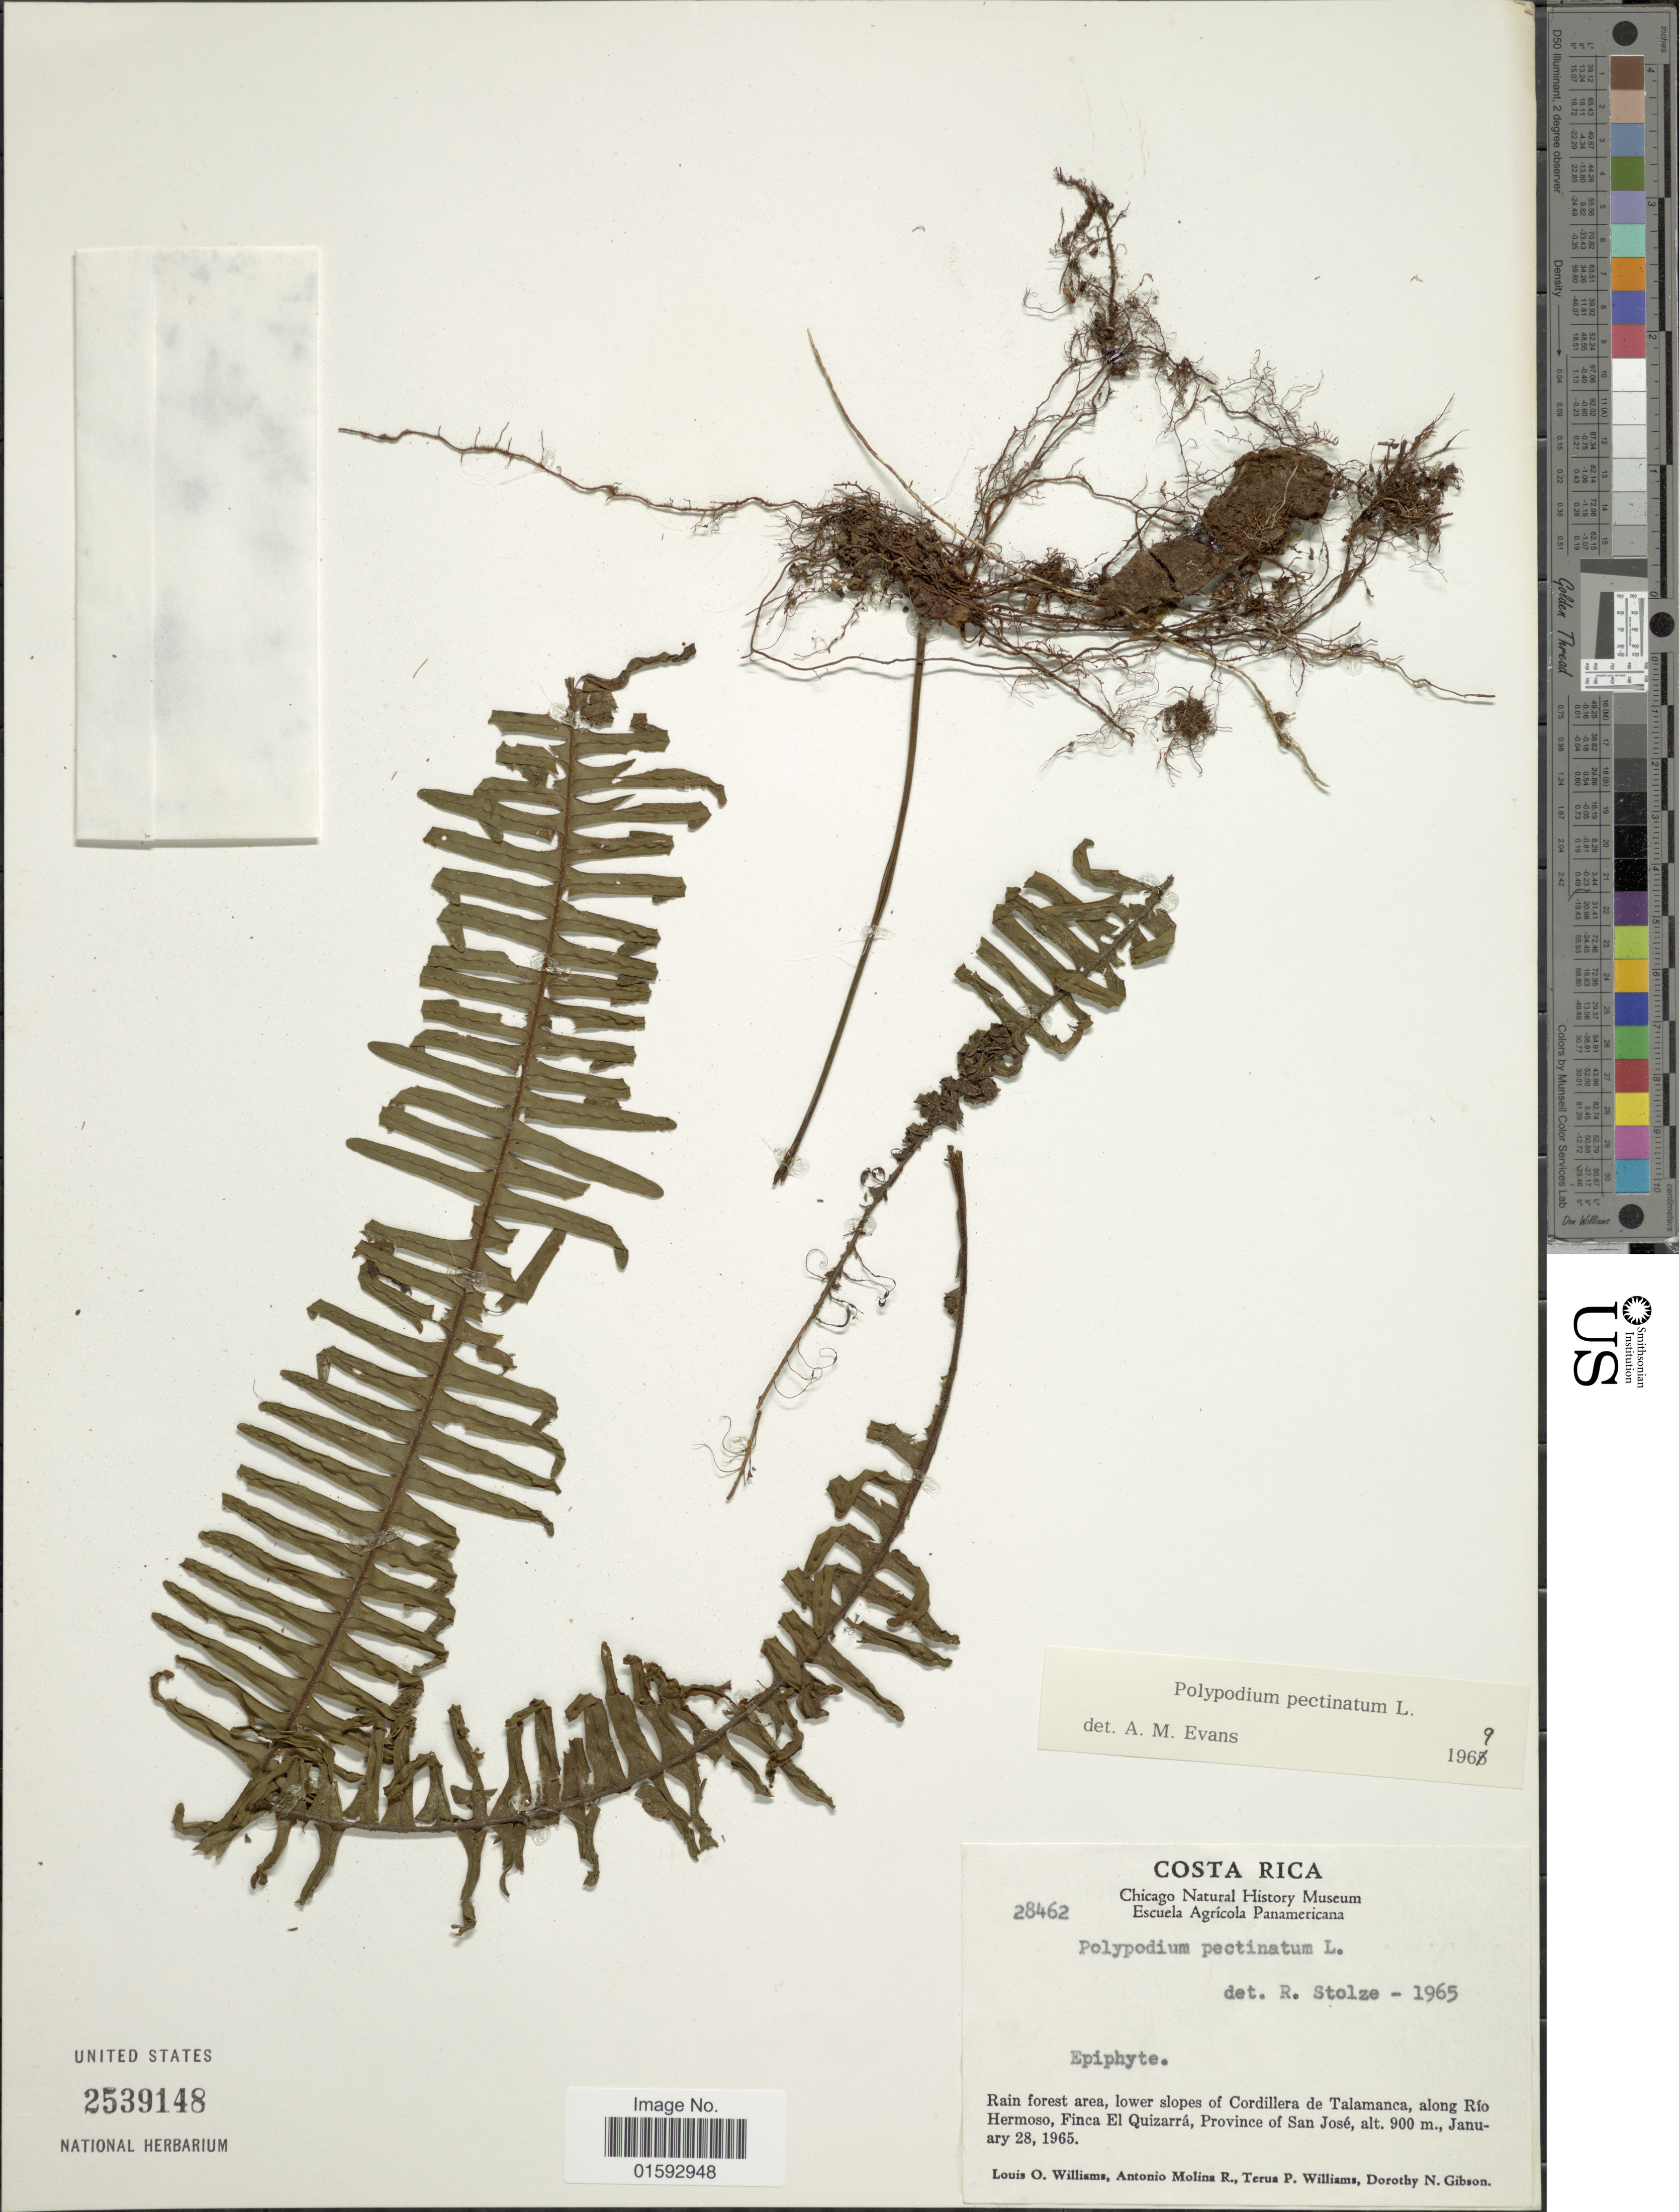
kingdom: Plantae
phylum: Tracheophyta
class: Polypodiopsida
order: Polypodiales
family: Polypodiaceae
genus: Pecluma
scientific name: Pecluma pectinata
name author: (L.) M.G. Price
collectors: L. O. Williams, A. Molina R., T. P. Williams & D. N. Gibson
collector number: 28462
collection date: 1965-01-28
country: Costa Rica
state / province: San José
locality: Rain forest area, lower slopes of Cordillera de Talamanca, along Rio Hermoso, Finca El Quizarra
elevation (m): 900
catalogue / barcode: US 2539148